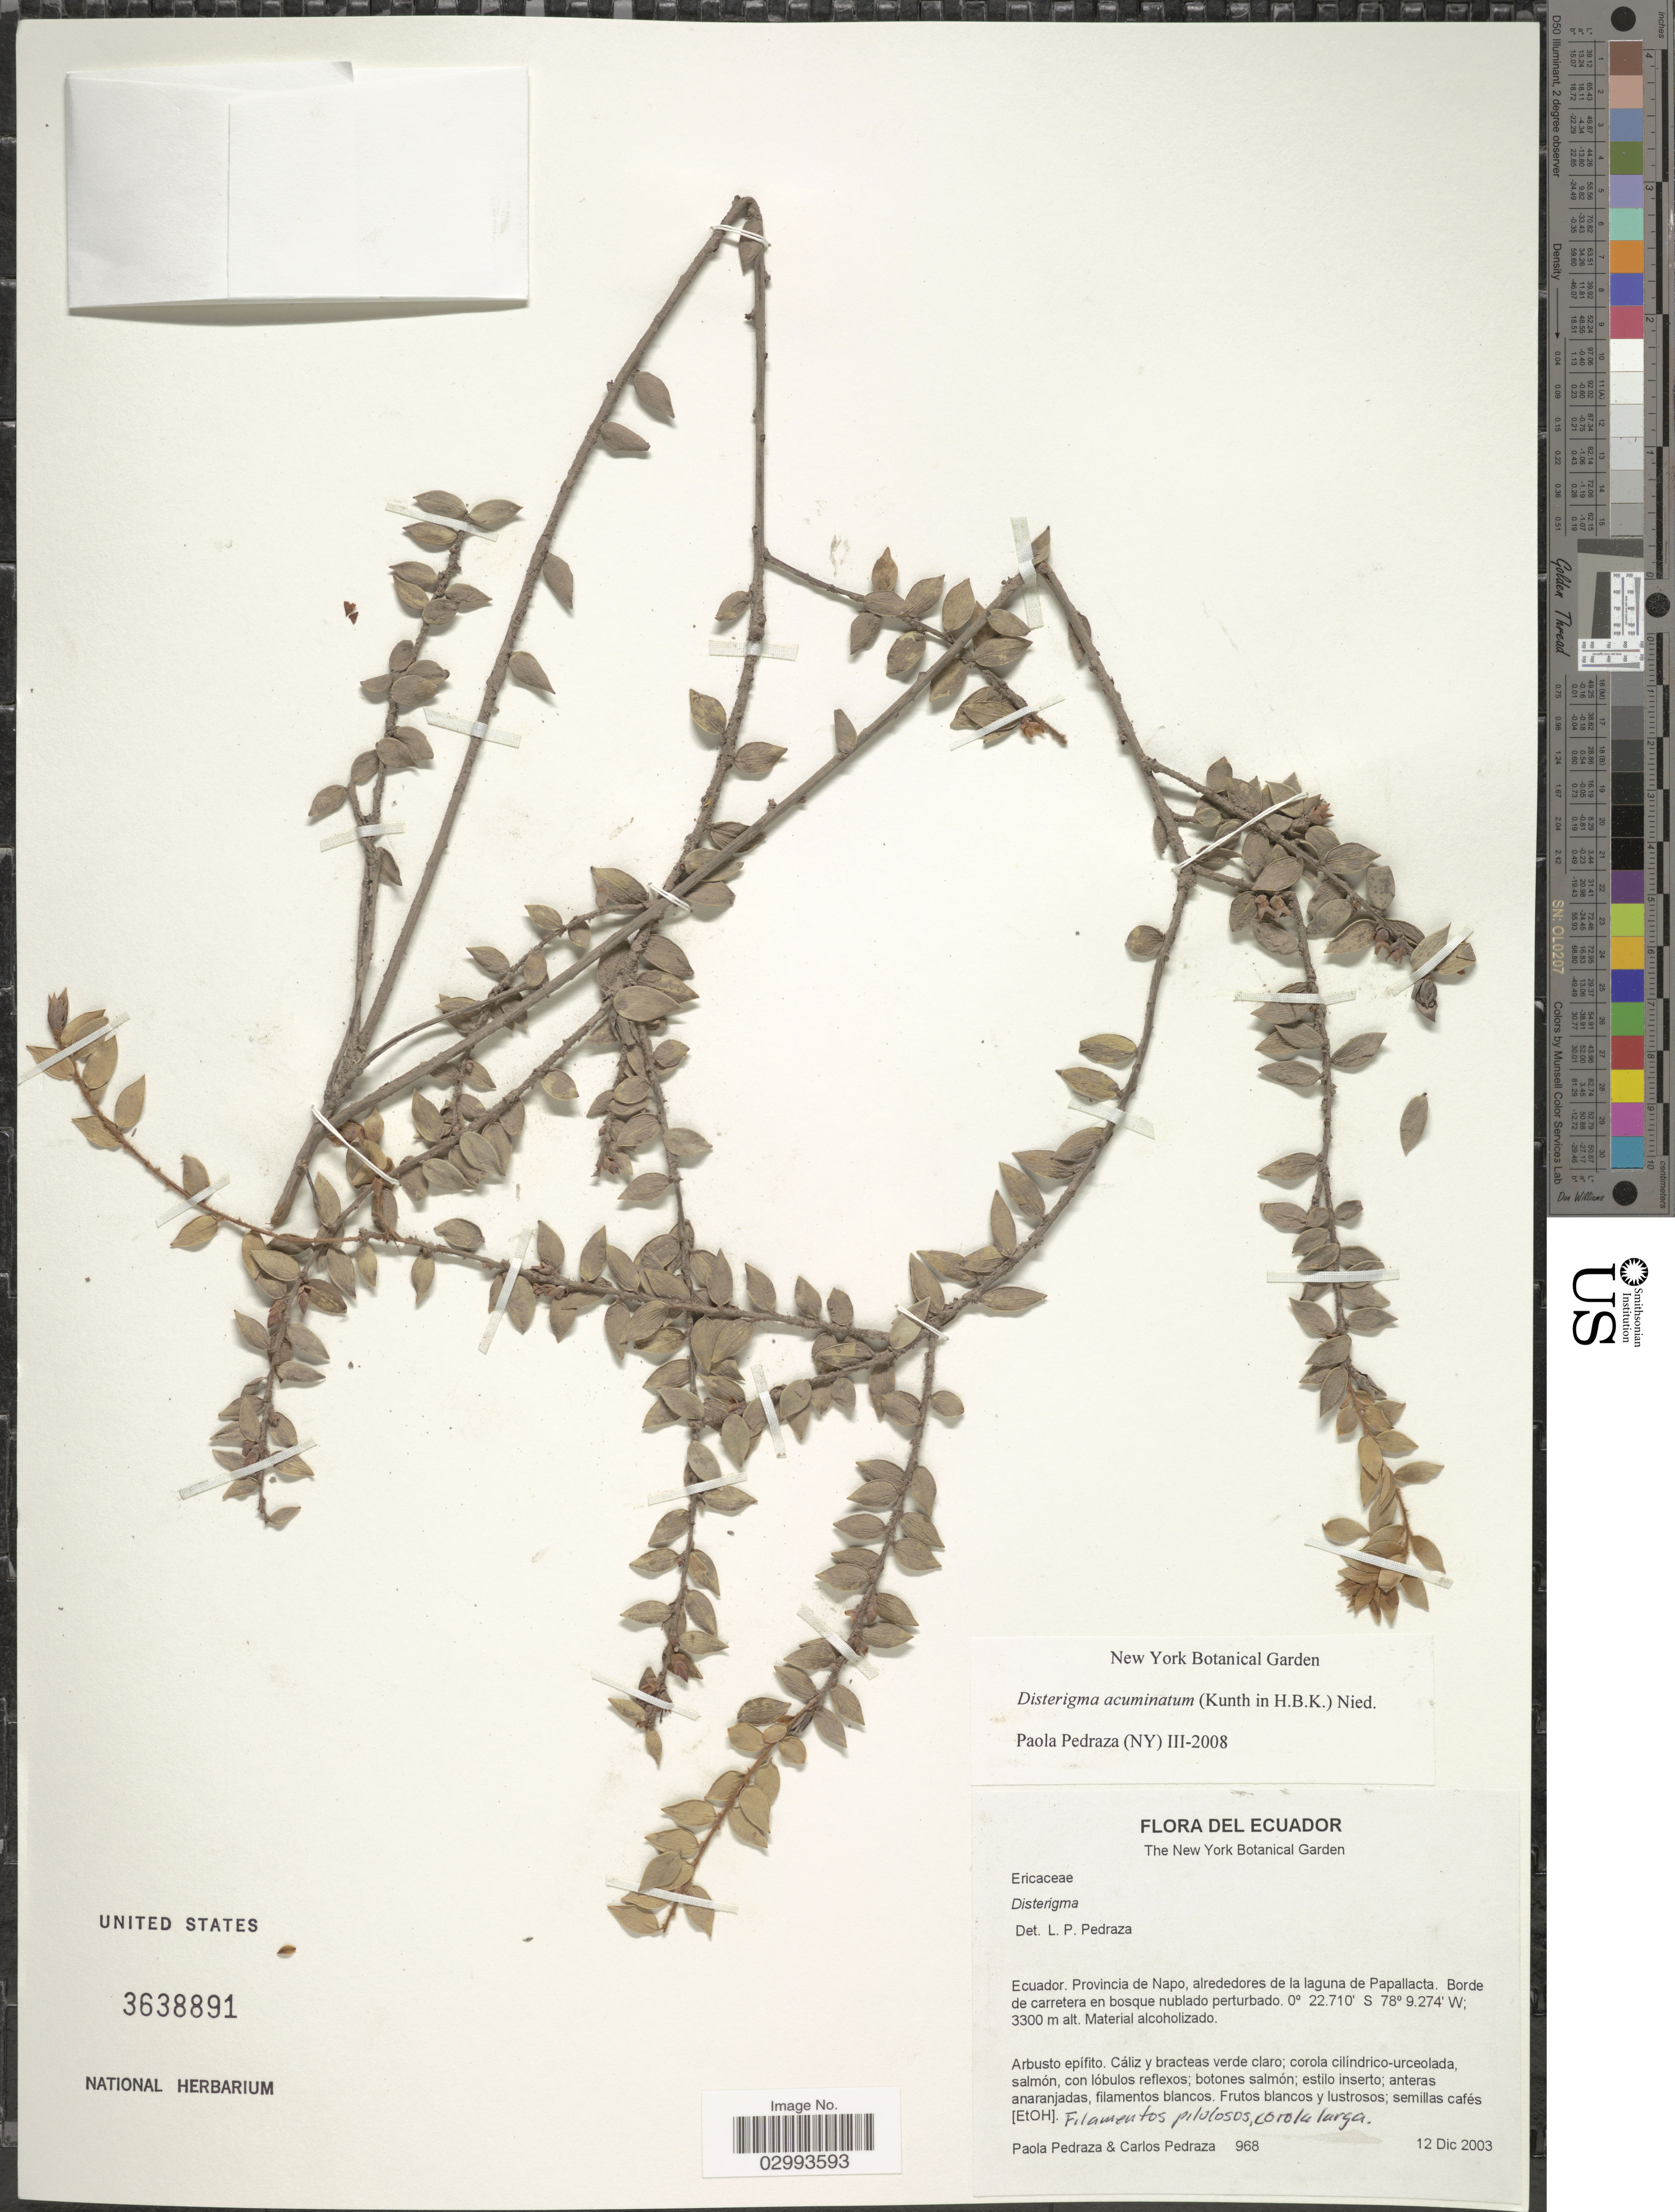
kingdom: Plantae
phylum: Tracheophyta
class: Magnoliopsida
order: Ericales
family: Ericaceae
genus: Disterigma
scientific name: Disterigma acuminatum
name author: (Kunth) Nied.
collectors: P. Pedraza & C. Pedraza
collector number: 968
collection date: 2003-12-12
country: Ecuador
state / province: Napo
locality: Alrededores de la laguna de Papallacta. Borde de carretera en bosque nublado perturbado.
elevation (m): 3300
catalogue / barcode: US 3638891